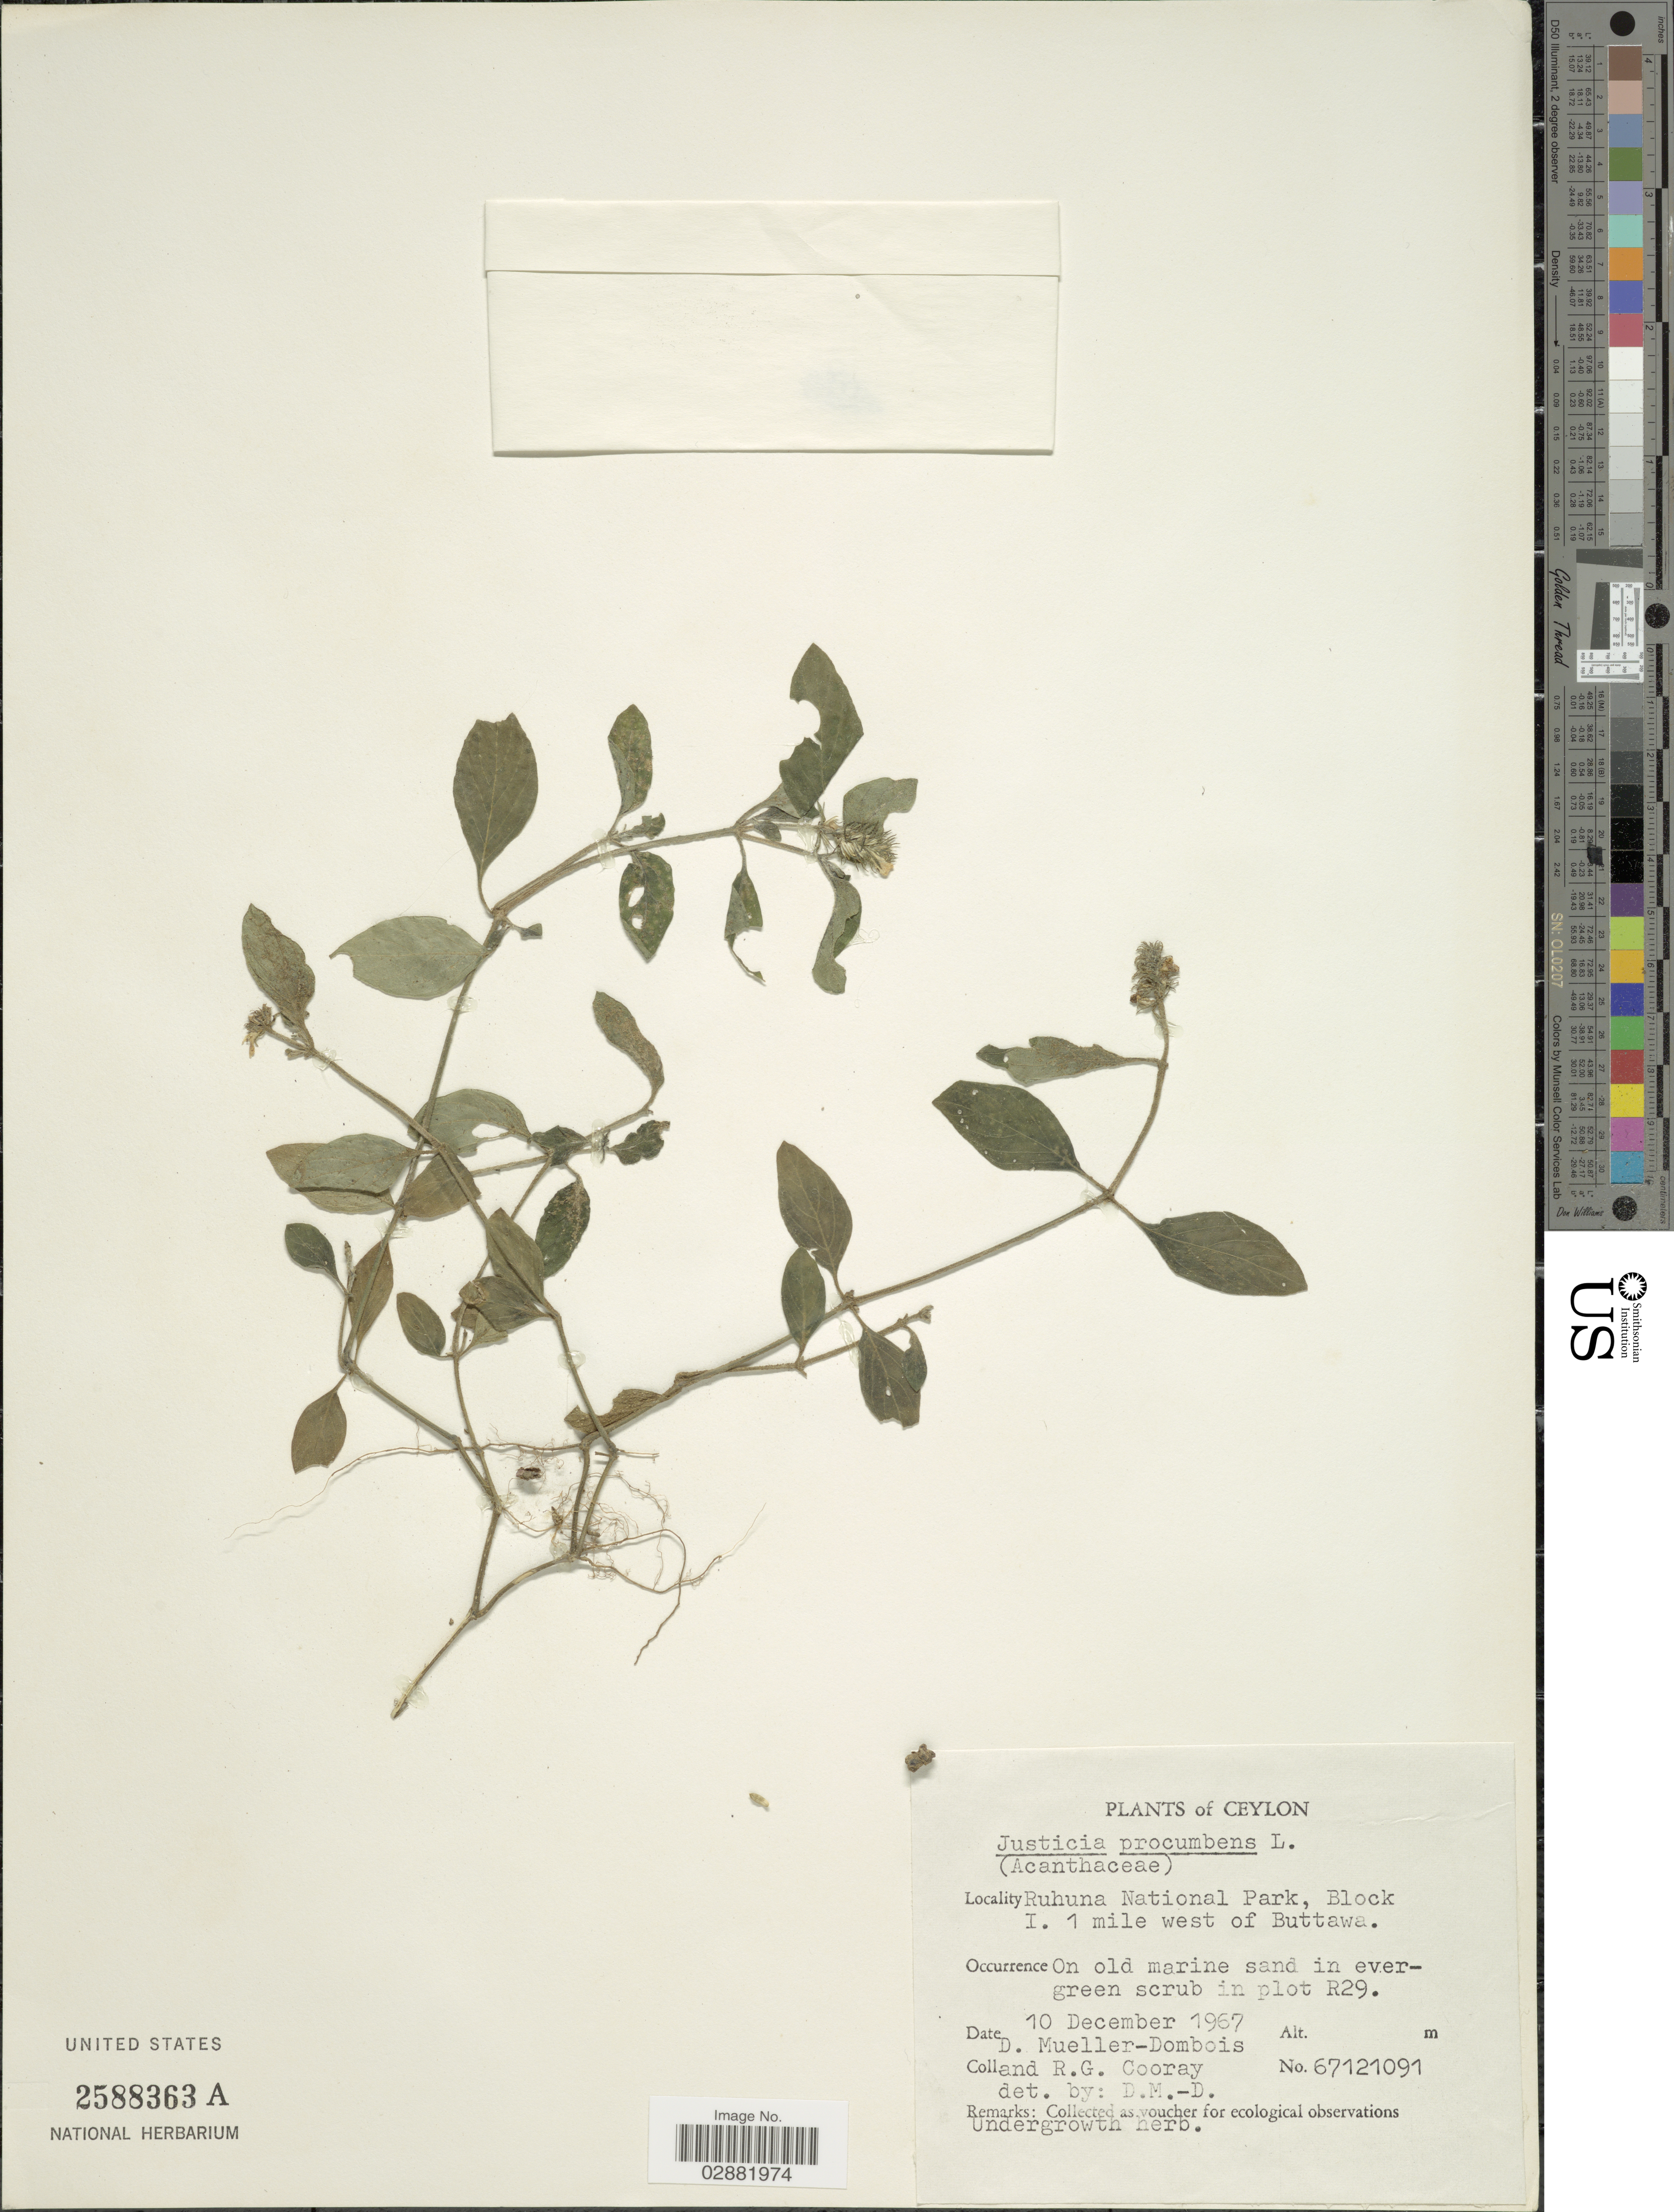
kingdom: Plantae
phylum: Tracheophyta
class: Magnoliopsida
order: Lamiales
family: Acanthaceae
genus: Justicia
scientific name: Justicia procumbens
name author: L.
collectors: D. Mueller-Dombois & R. Cooray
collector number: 67121091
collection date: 1967-12-10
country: Sri Lanka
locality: Ceylon, Ruhuna National Park, Block I, 1 miles west of Buttawa.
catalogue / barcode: US 2588363A